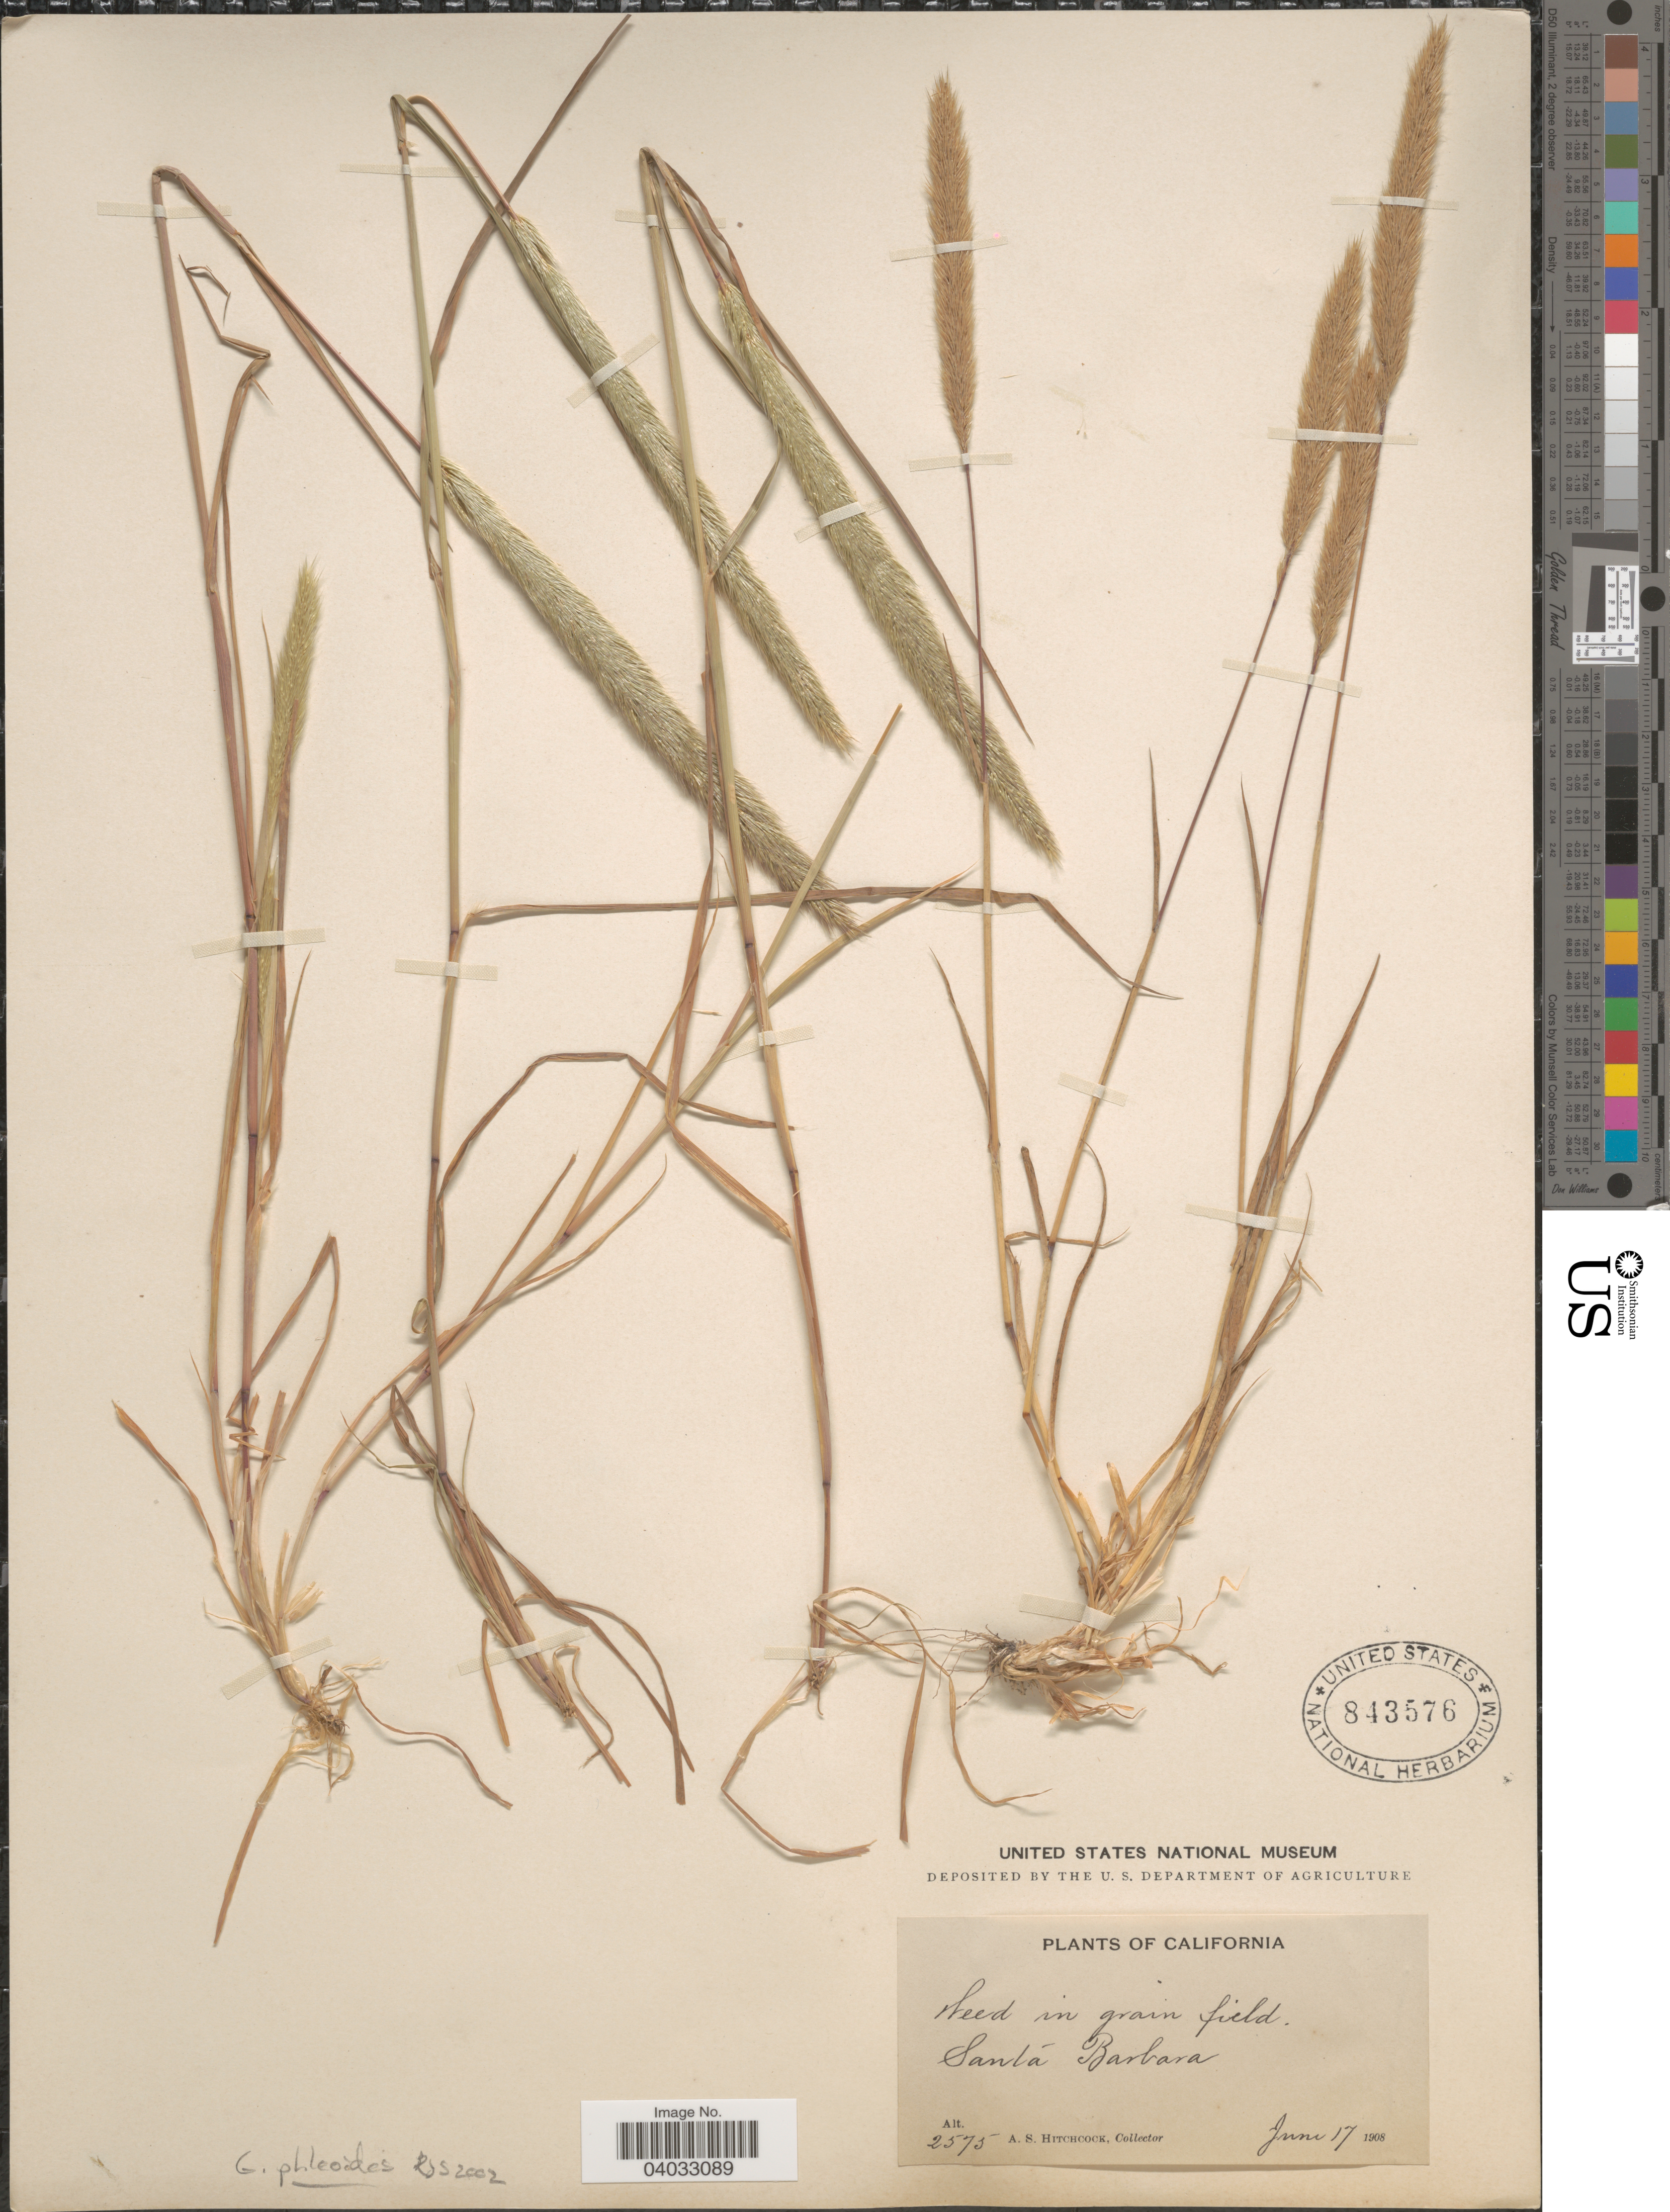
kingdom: Plantae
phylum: Tracheophyta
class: Liliopsida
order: Poales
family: Poaceae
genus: Gastridium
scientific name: Gastridium phleoides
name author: (Nees) C.E. Hubb.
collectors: A. S. Hitchcock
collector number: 2575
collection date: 1908-06-17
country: United States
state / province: California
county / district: Santa Barbara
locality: Santa Barbara.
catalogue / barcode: US 843576